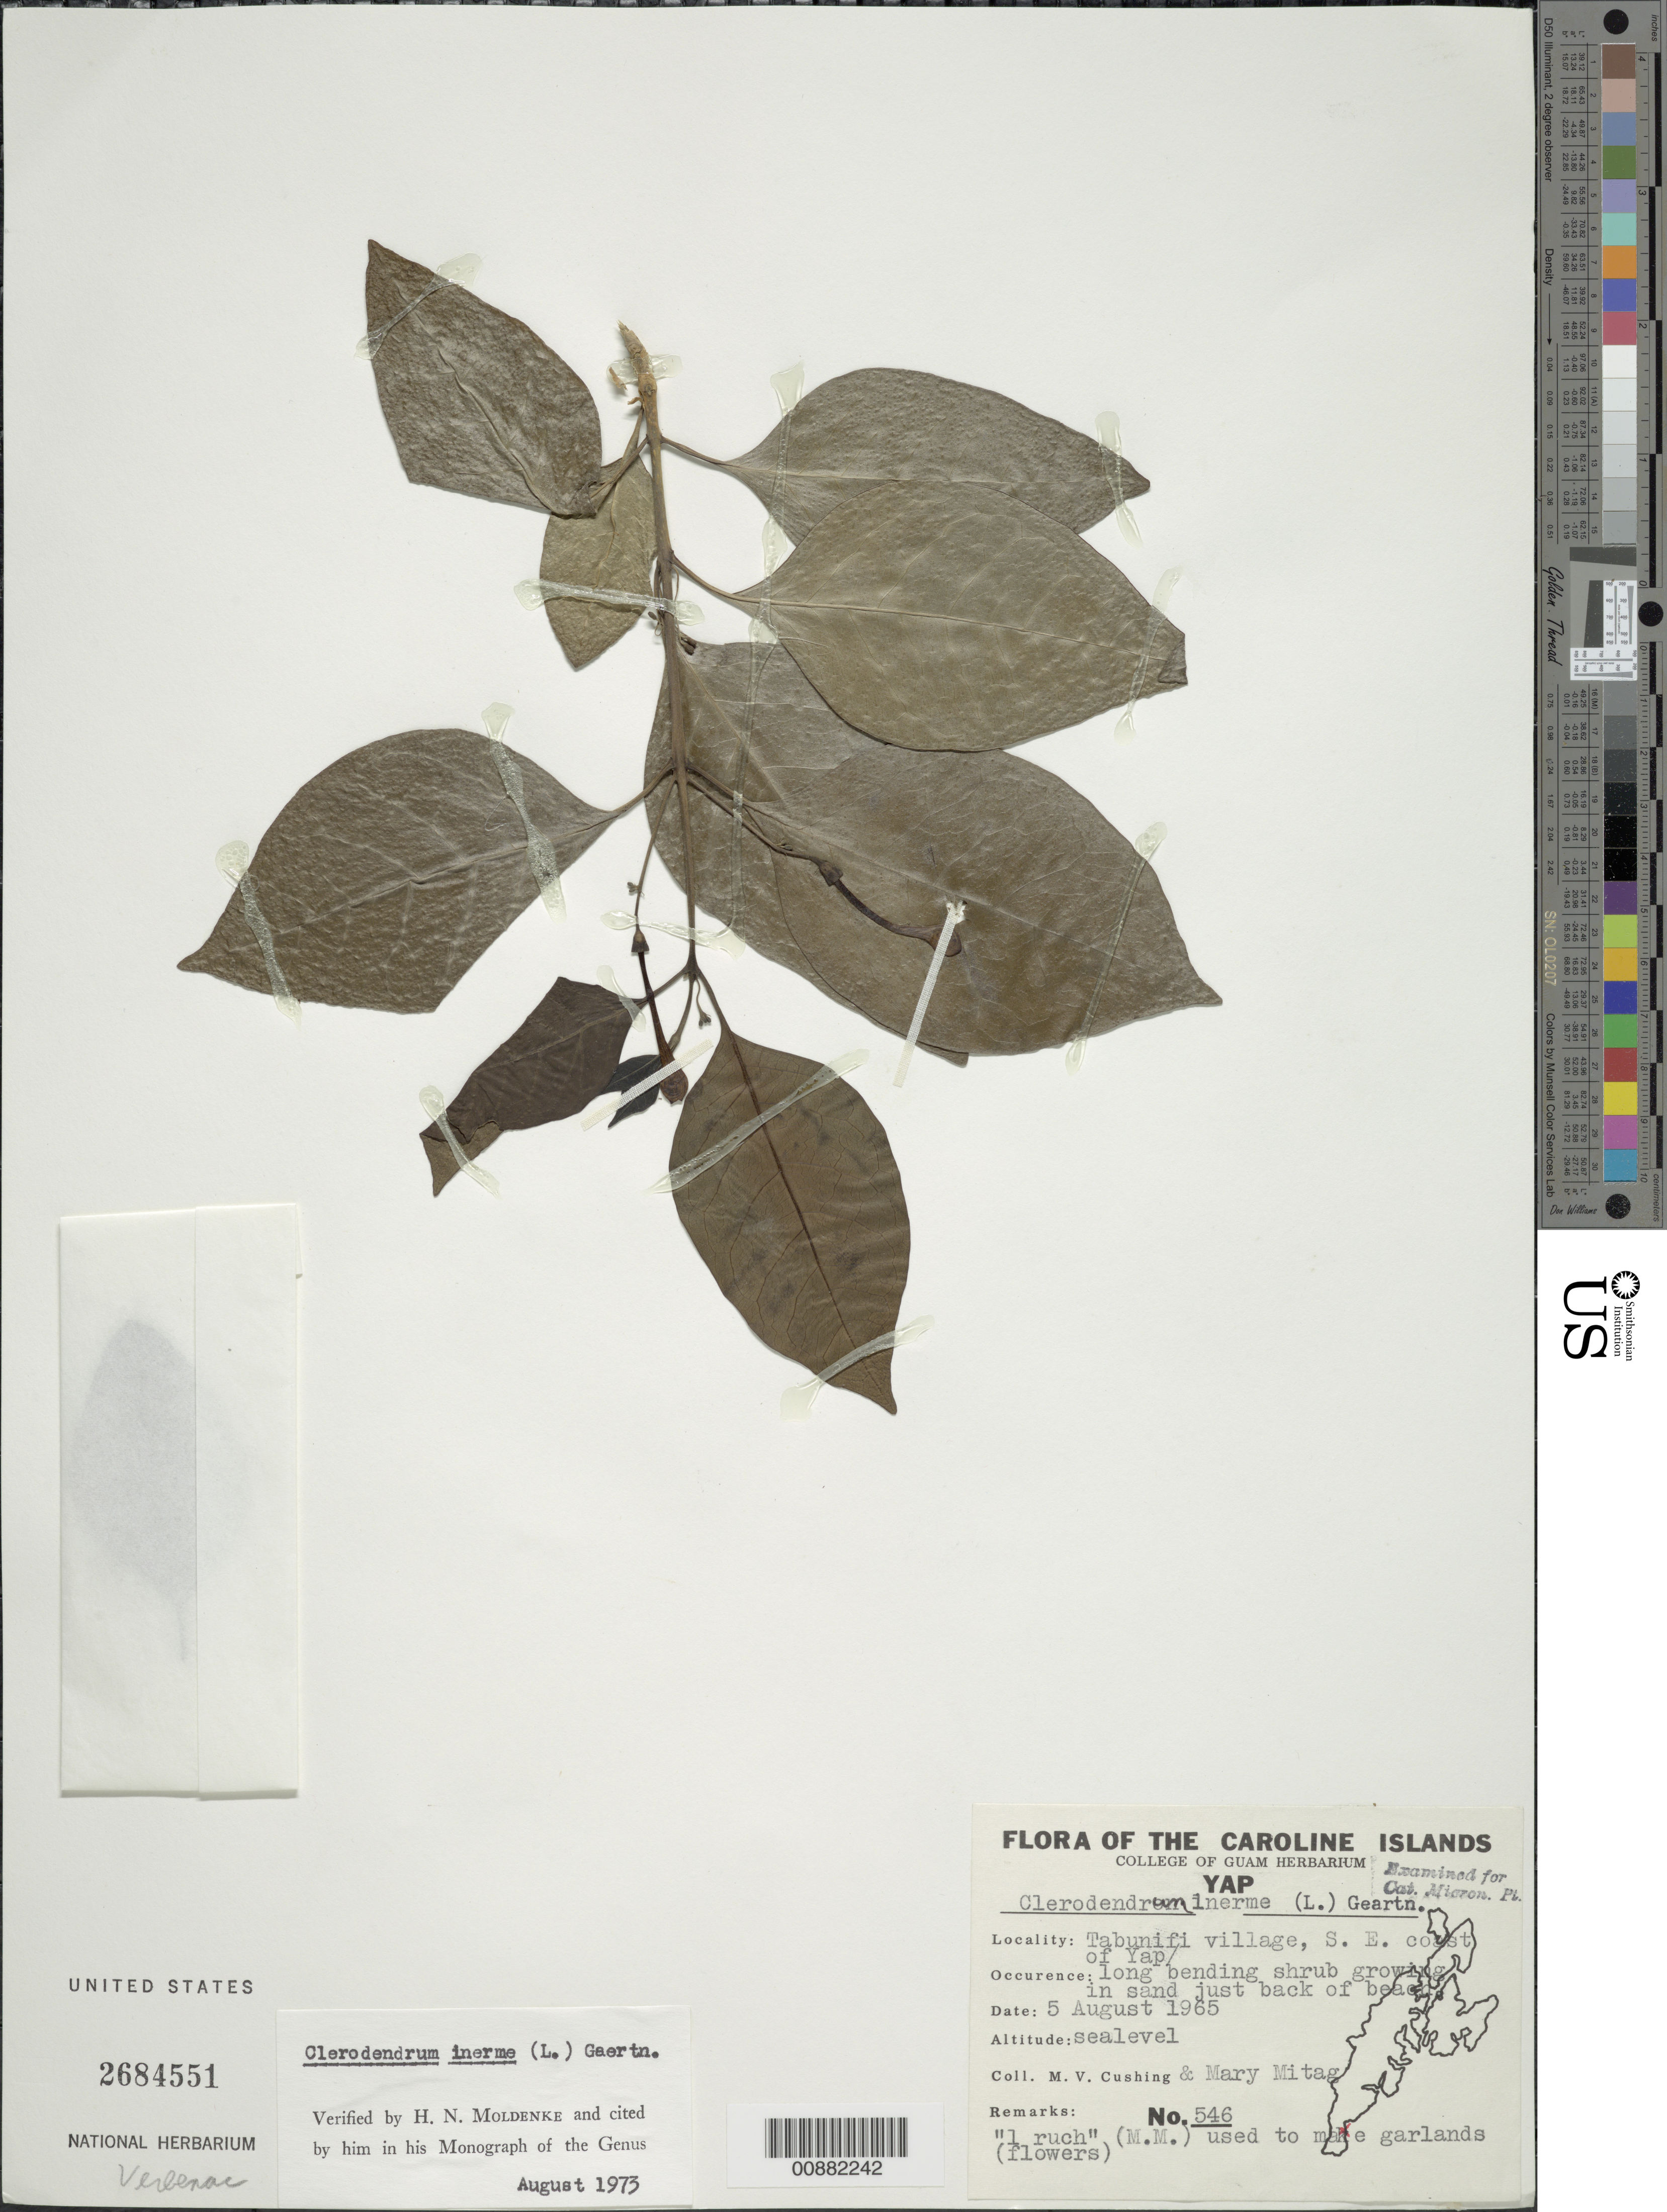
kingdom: Plantae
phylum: Tracheophyta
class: Magnoliopsida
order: Lamiales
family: Lamiaceae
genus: Clerodendrum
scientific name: Clerodendrum inerme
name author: (L.) Gaertn.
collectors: M. V. Cushing & M. Mitag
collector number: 546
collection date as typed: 05 Aug 1965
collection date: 1965-08-05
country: Micronesia, Federated States of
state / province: Yap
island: Yap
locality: Tabunifi village, SE coast of Yap.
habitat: in sand just back of beach.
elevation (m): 0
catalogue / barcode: US 2684551